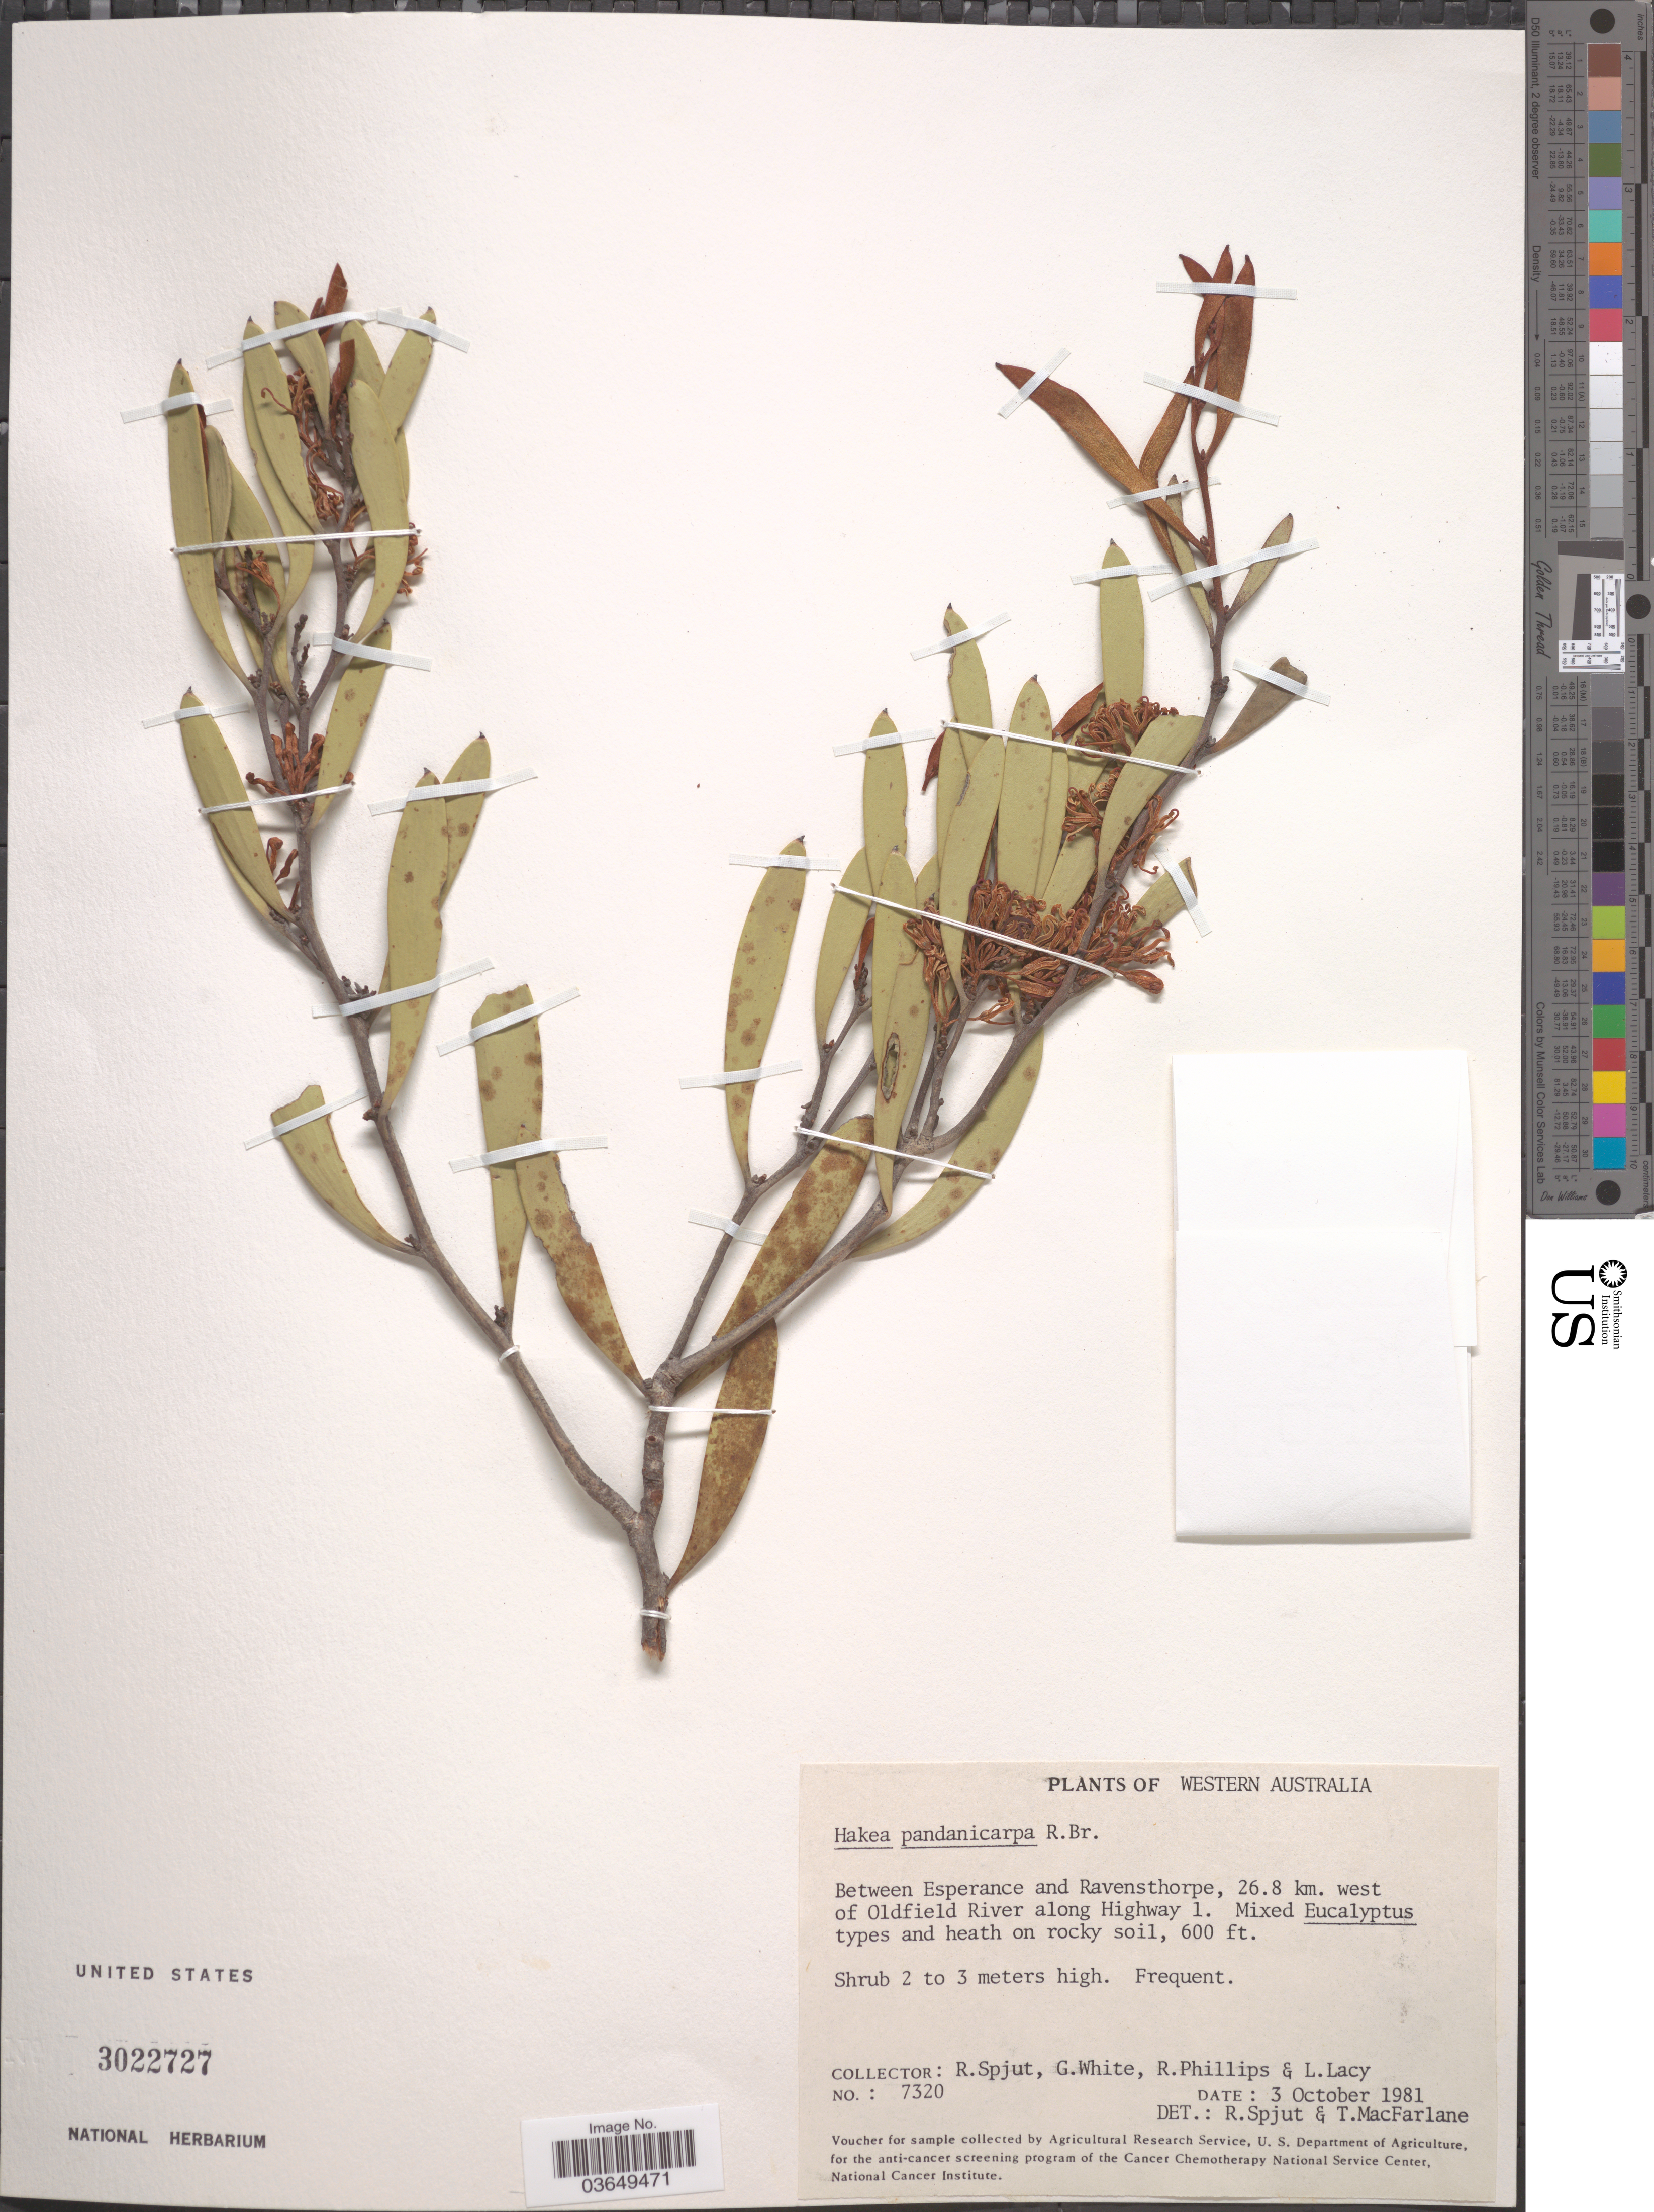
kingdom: Plantae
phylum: Tracheophyta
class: Magnoliopsida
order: Proteales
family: Proteaceae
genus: Hakea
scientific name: Hakea pandanicarpa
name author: R. Br.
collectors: R. Spjut, G. White, R. Phillips & L. Lacy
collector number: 7320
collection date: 1981-10-03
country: Australia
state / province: Western Australia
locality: Between Esperance and Ravensthorpe, 26.8 km. west of Oldfield River along Highway 1.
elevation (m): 183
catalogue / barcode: US 3022727